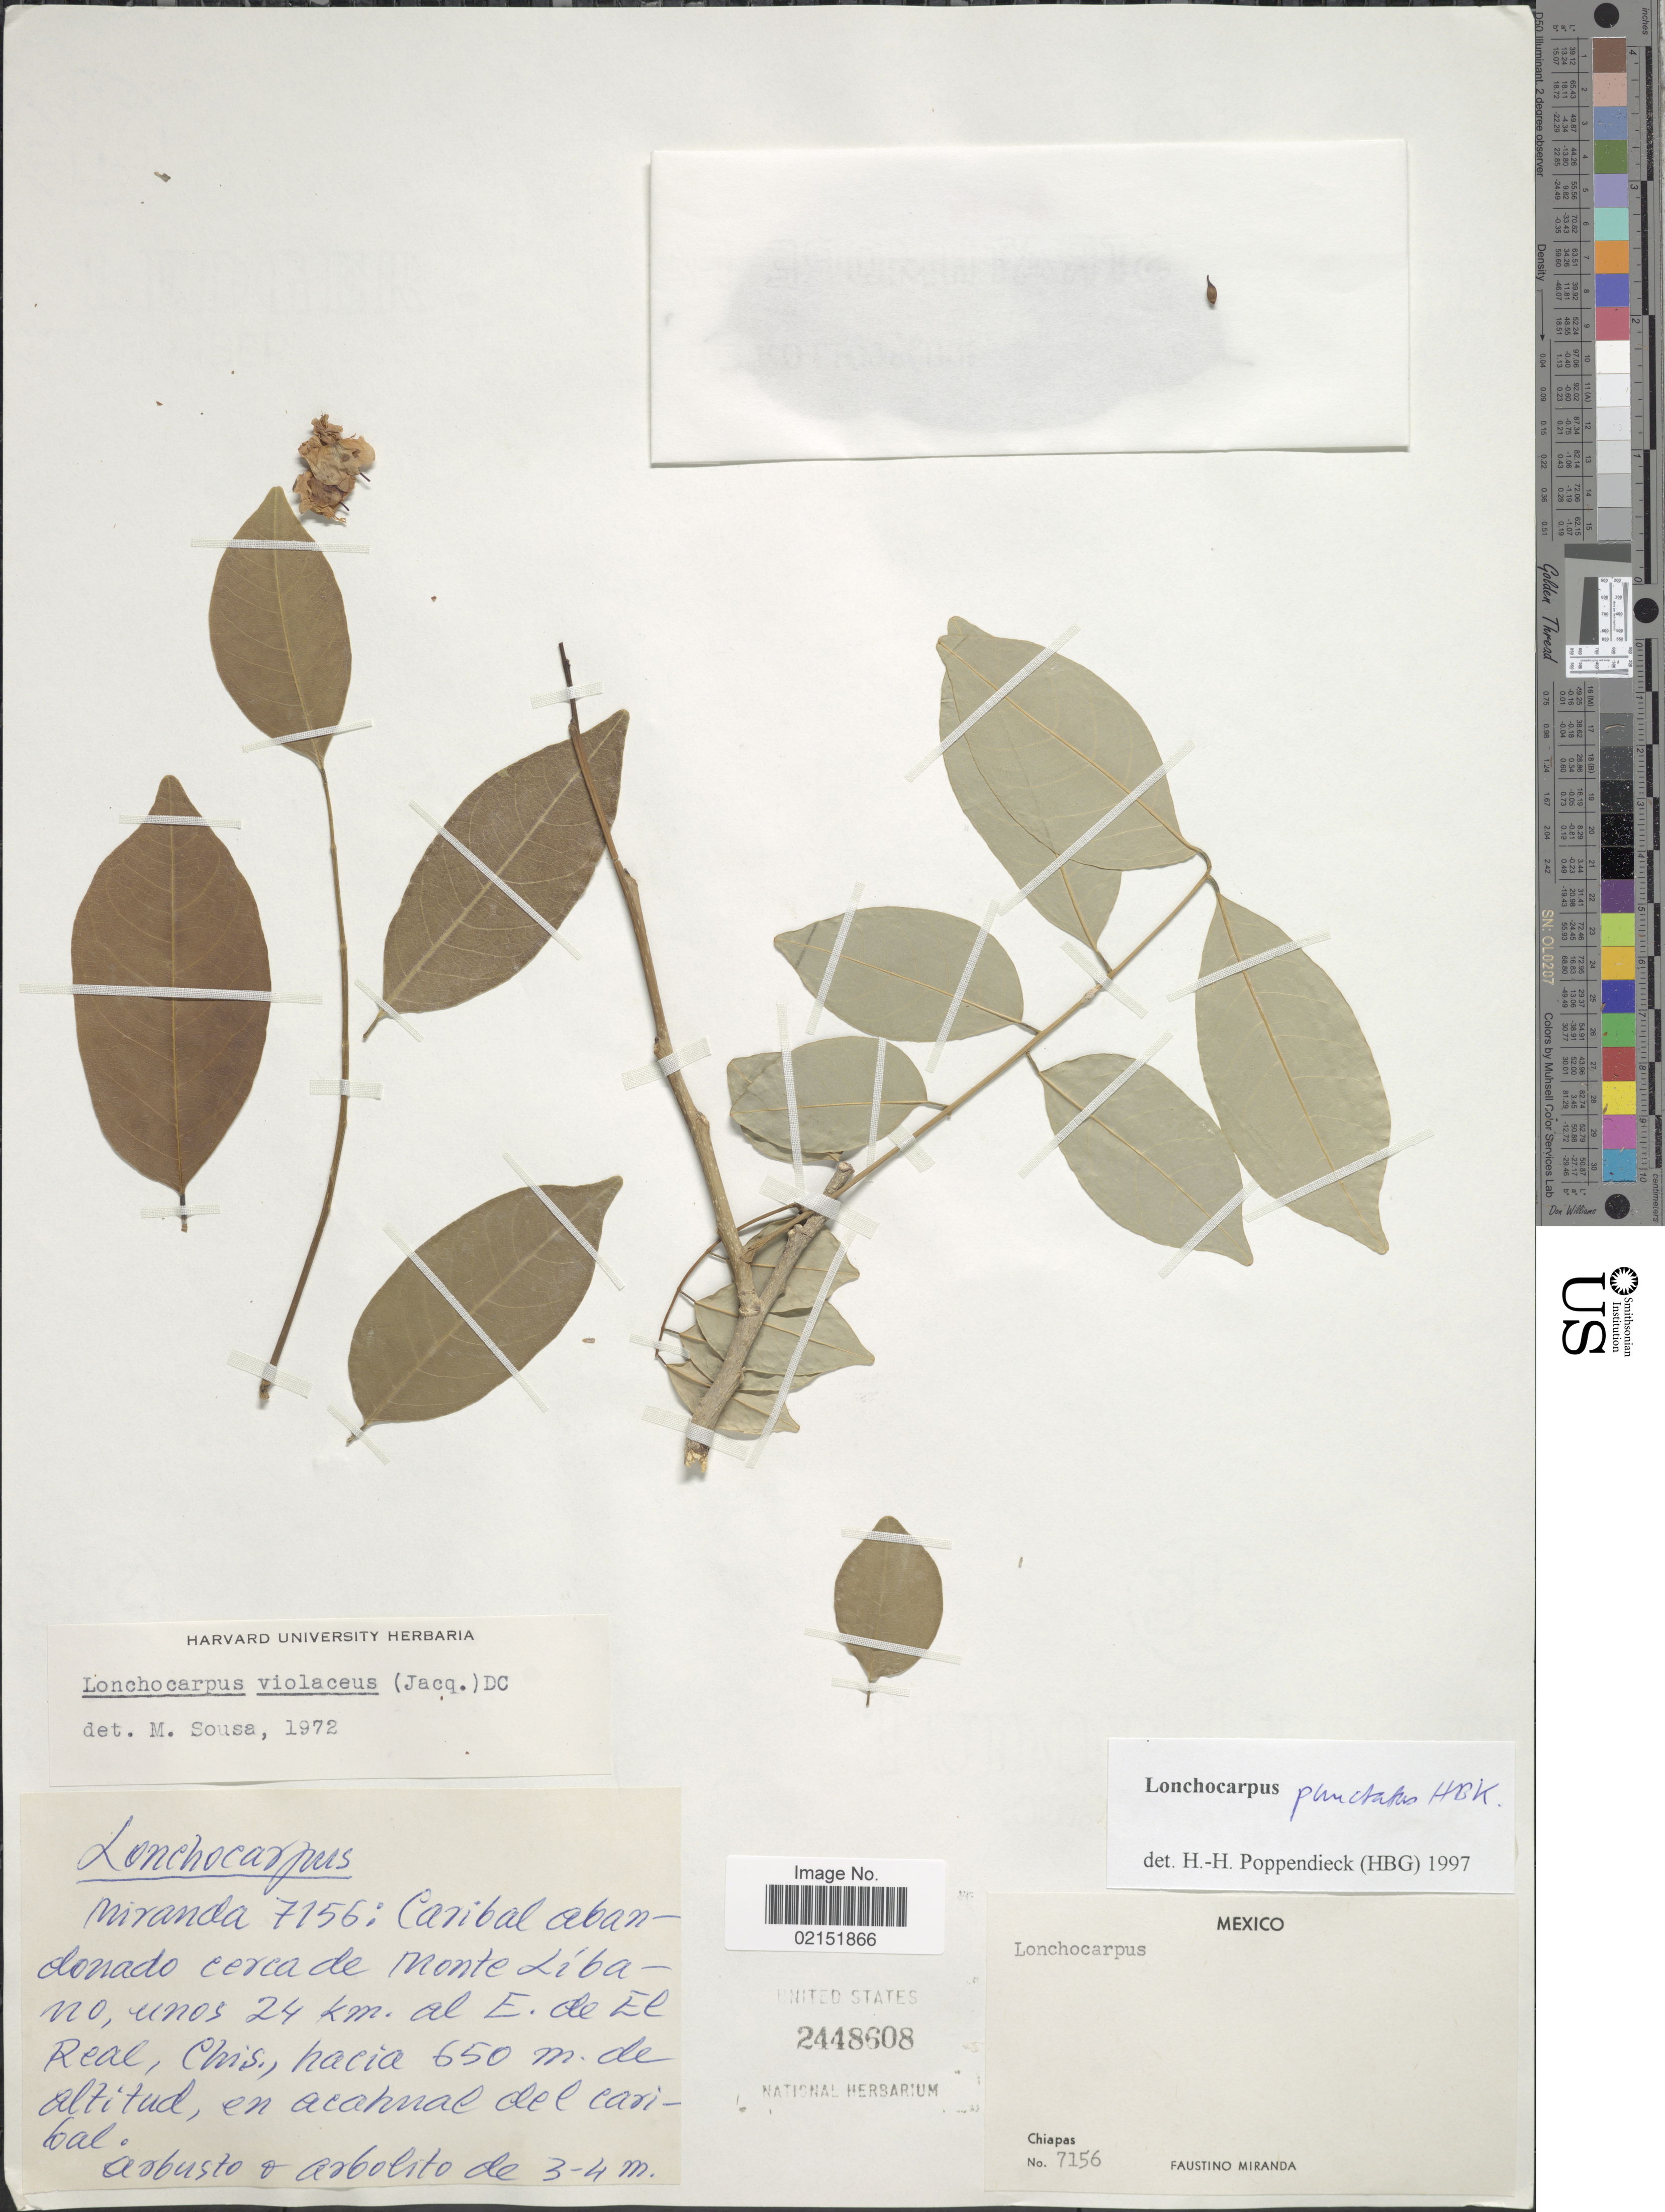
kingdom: Plantae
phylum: Tracheophyta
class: Magnoliopsida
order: Fabales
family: Fabaceae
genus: Lonchocarpus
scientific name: Lonchocarpus punctatus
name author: Kunth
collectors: F. Miranda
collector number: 7156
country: Mexico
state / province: Chiapas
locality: Canibal abandonado cerca de Monte Libano, unos 24 km. al E de El Real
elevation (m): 650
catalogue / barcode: US 2448608